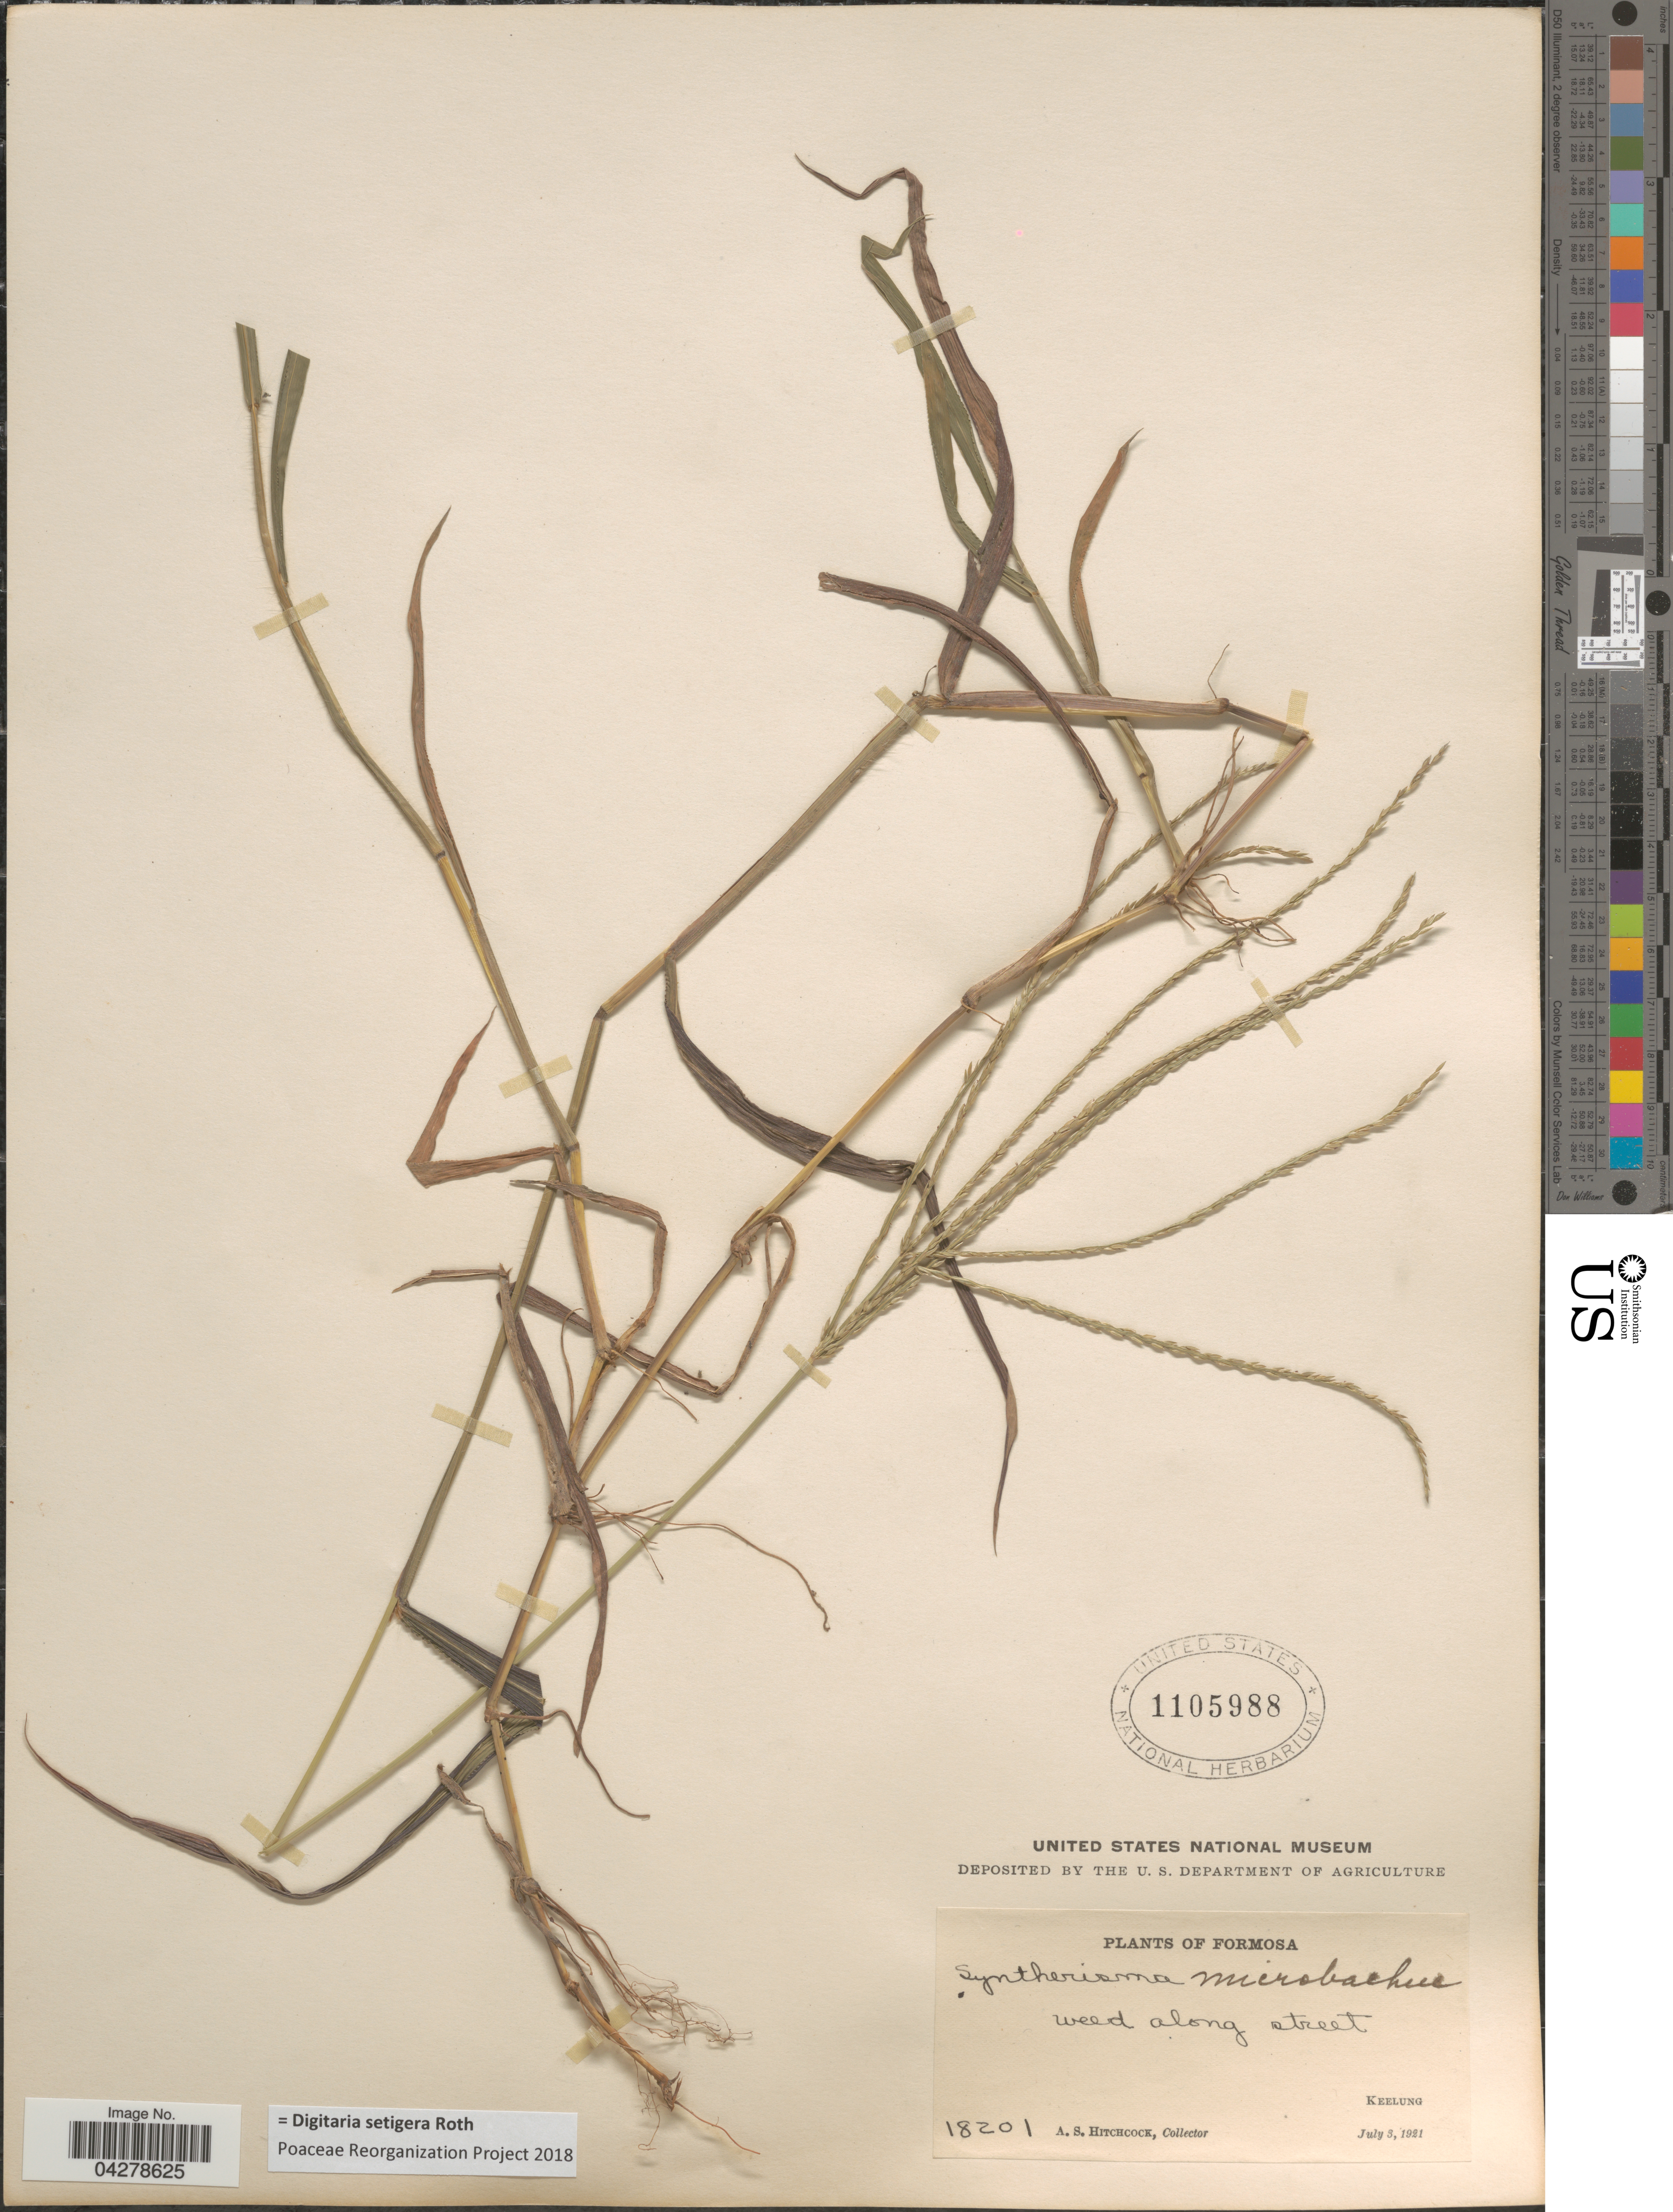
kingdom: Plantae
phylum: Tracheophyta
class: Liliopsida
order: Poales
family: Poaceae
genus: Digitaria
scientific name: Digitaria setigera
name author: Roth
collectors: A. S. Hitchcock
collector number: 18201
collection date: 1921-07-03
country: Taiwan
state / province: Keelung City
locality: Formosa. Weed along street. Keelung.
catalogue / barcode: US 1105988